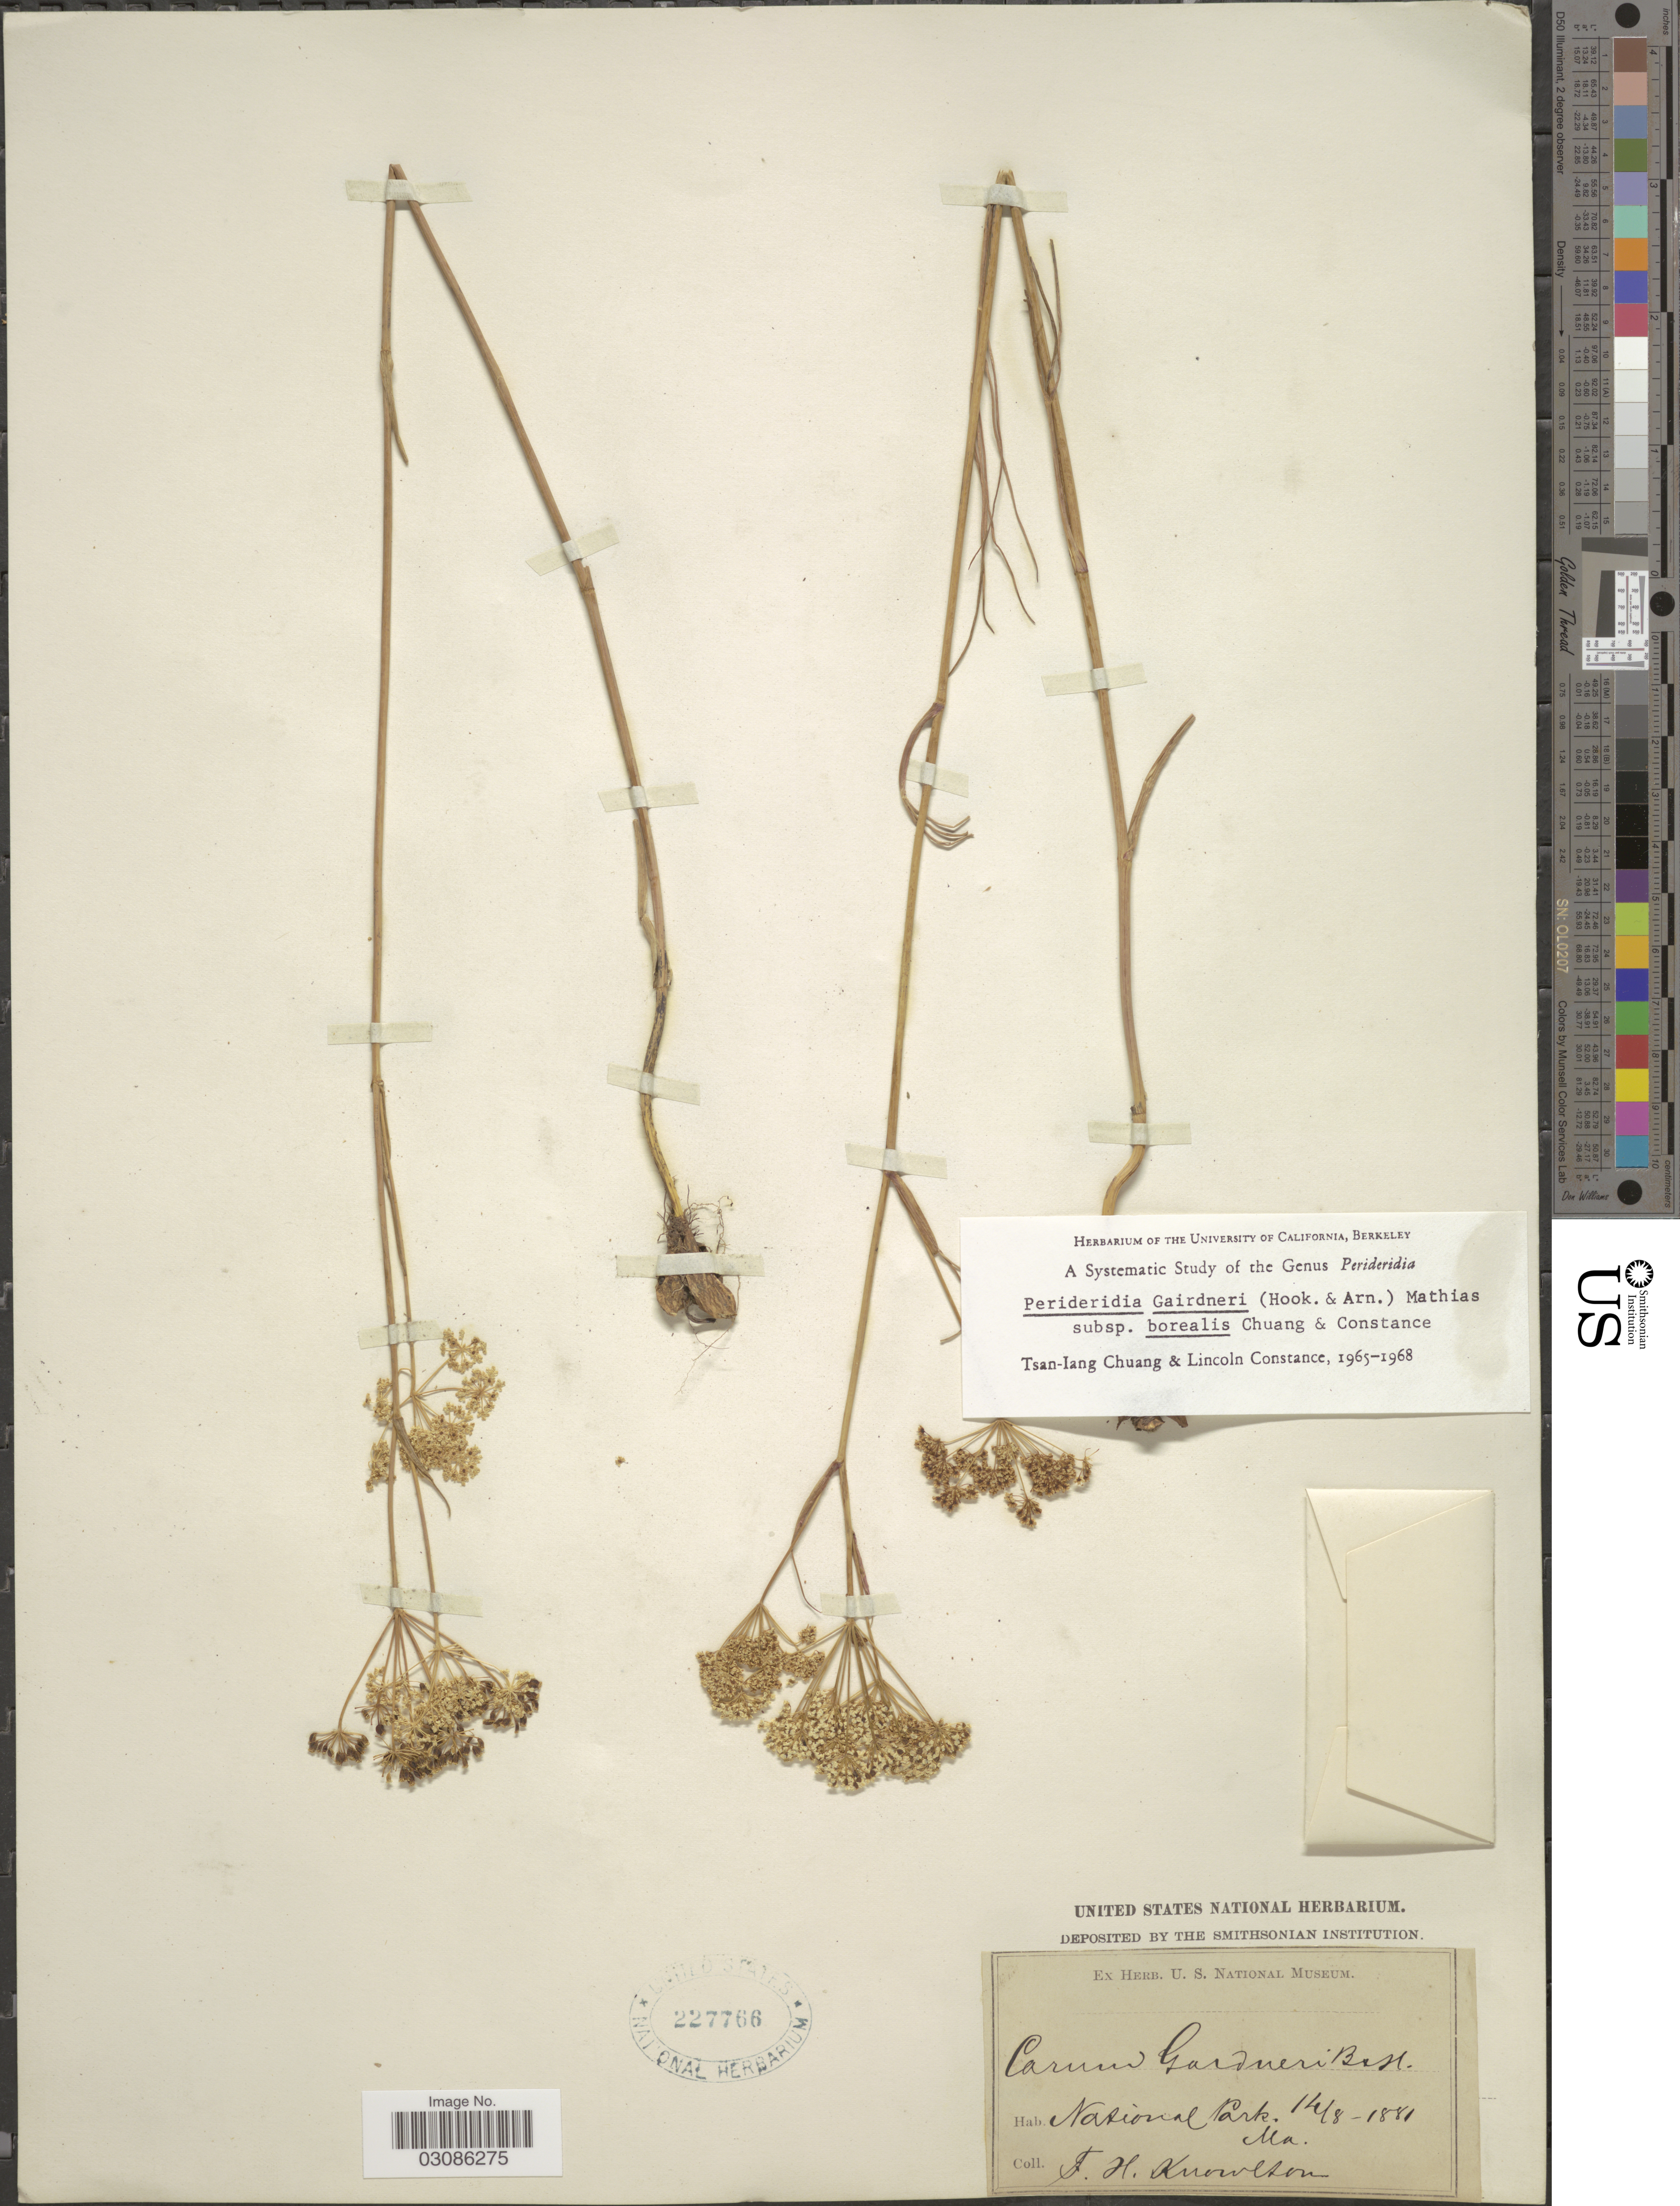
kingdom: Plantae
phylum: Tracheophyta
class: Magnoliopsida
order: Apiales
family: Apiaceae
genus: Perideridia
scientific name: Perideridia gairdneri subsp. borealis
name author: T.I. Chuang & Constance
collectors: F. H. Knowlton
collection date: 1881-08-14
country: United States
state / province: Montana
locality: National Park.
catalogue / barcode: US 227766